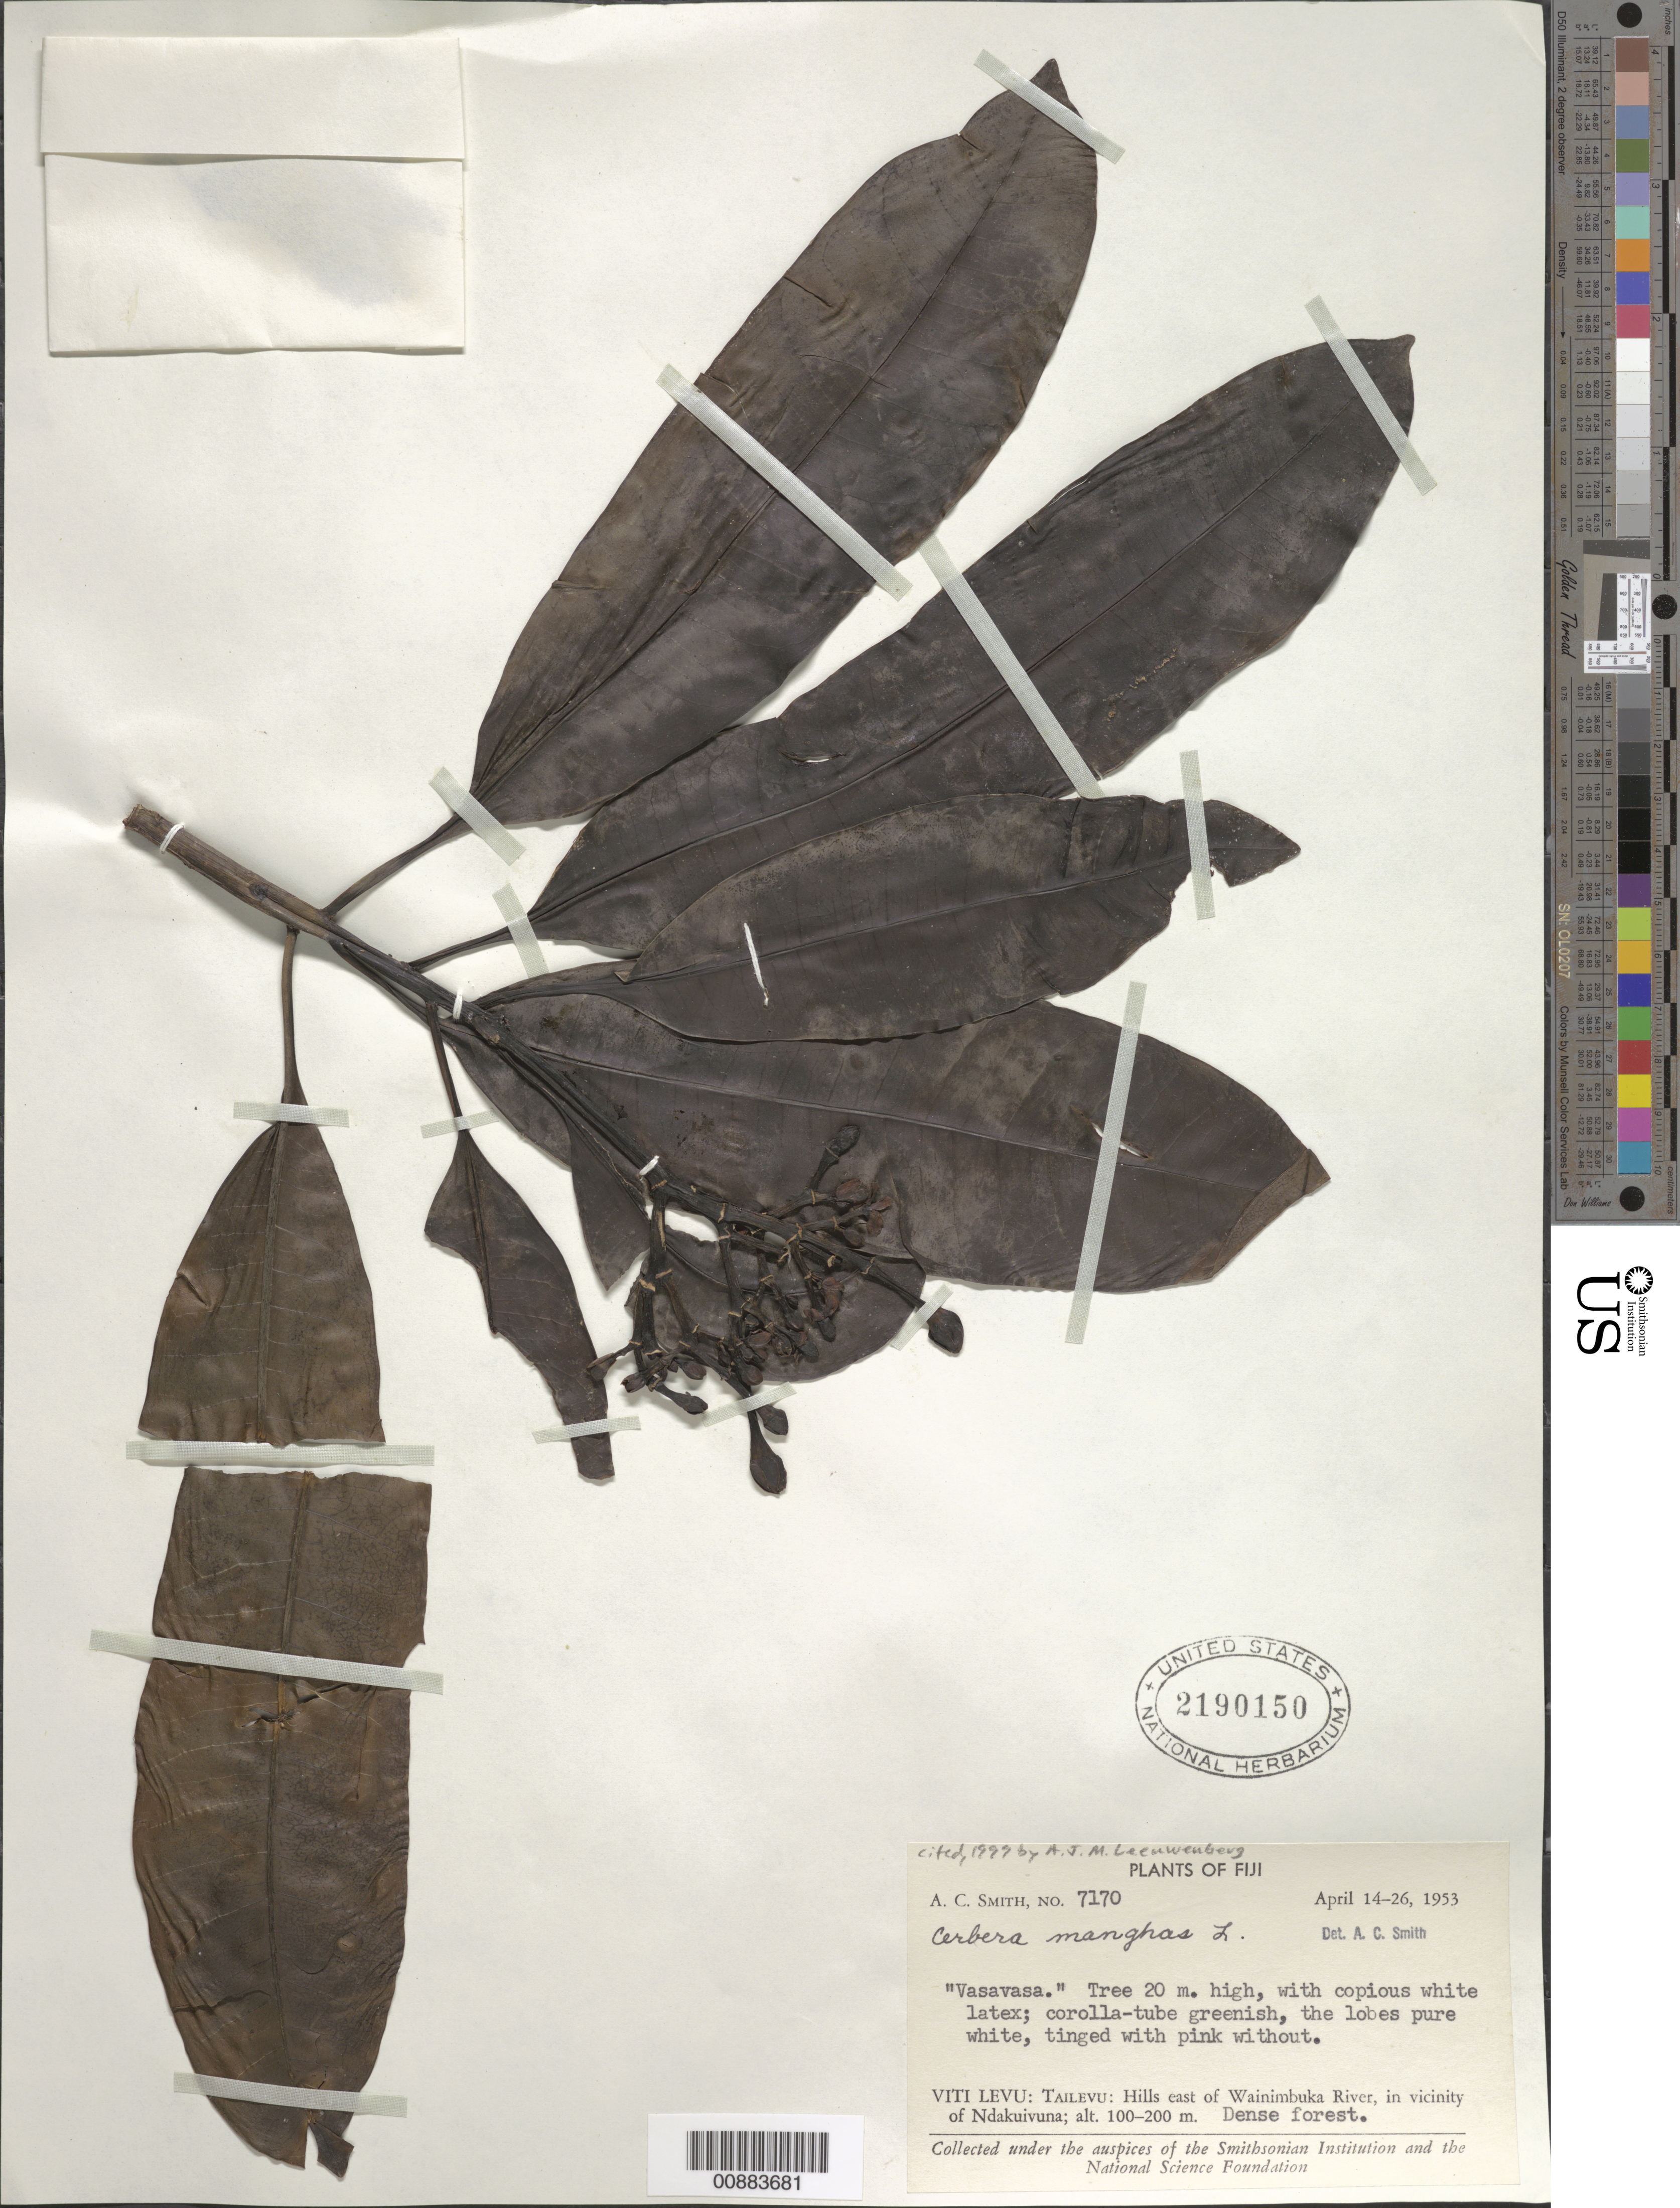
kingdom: Plantae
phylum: Tracheophyta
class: Magnoliopsida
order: Gentianales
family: Apocynaceae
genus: Cerbera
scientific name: Cerbera manghas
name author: L.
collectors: C. A. Smith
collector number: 7170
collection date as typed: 14 Apr 1953 to 26 Apr 1953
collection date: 1953-04-14/1953-04-26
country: Fiji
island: Viti Levu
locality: Tailvevu, hills E of Wainimbuka River, in vicinity of Ndakuivuna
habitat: Dense forest.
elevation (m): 100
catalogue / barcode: US 2190150